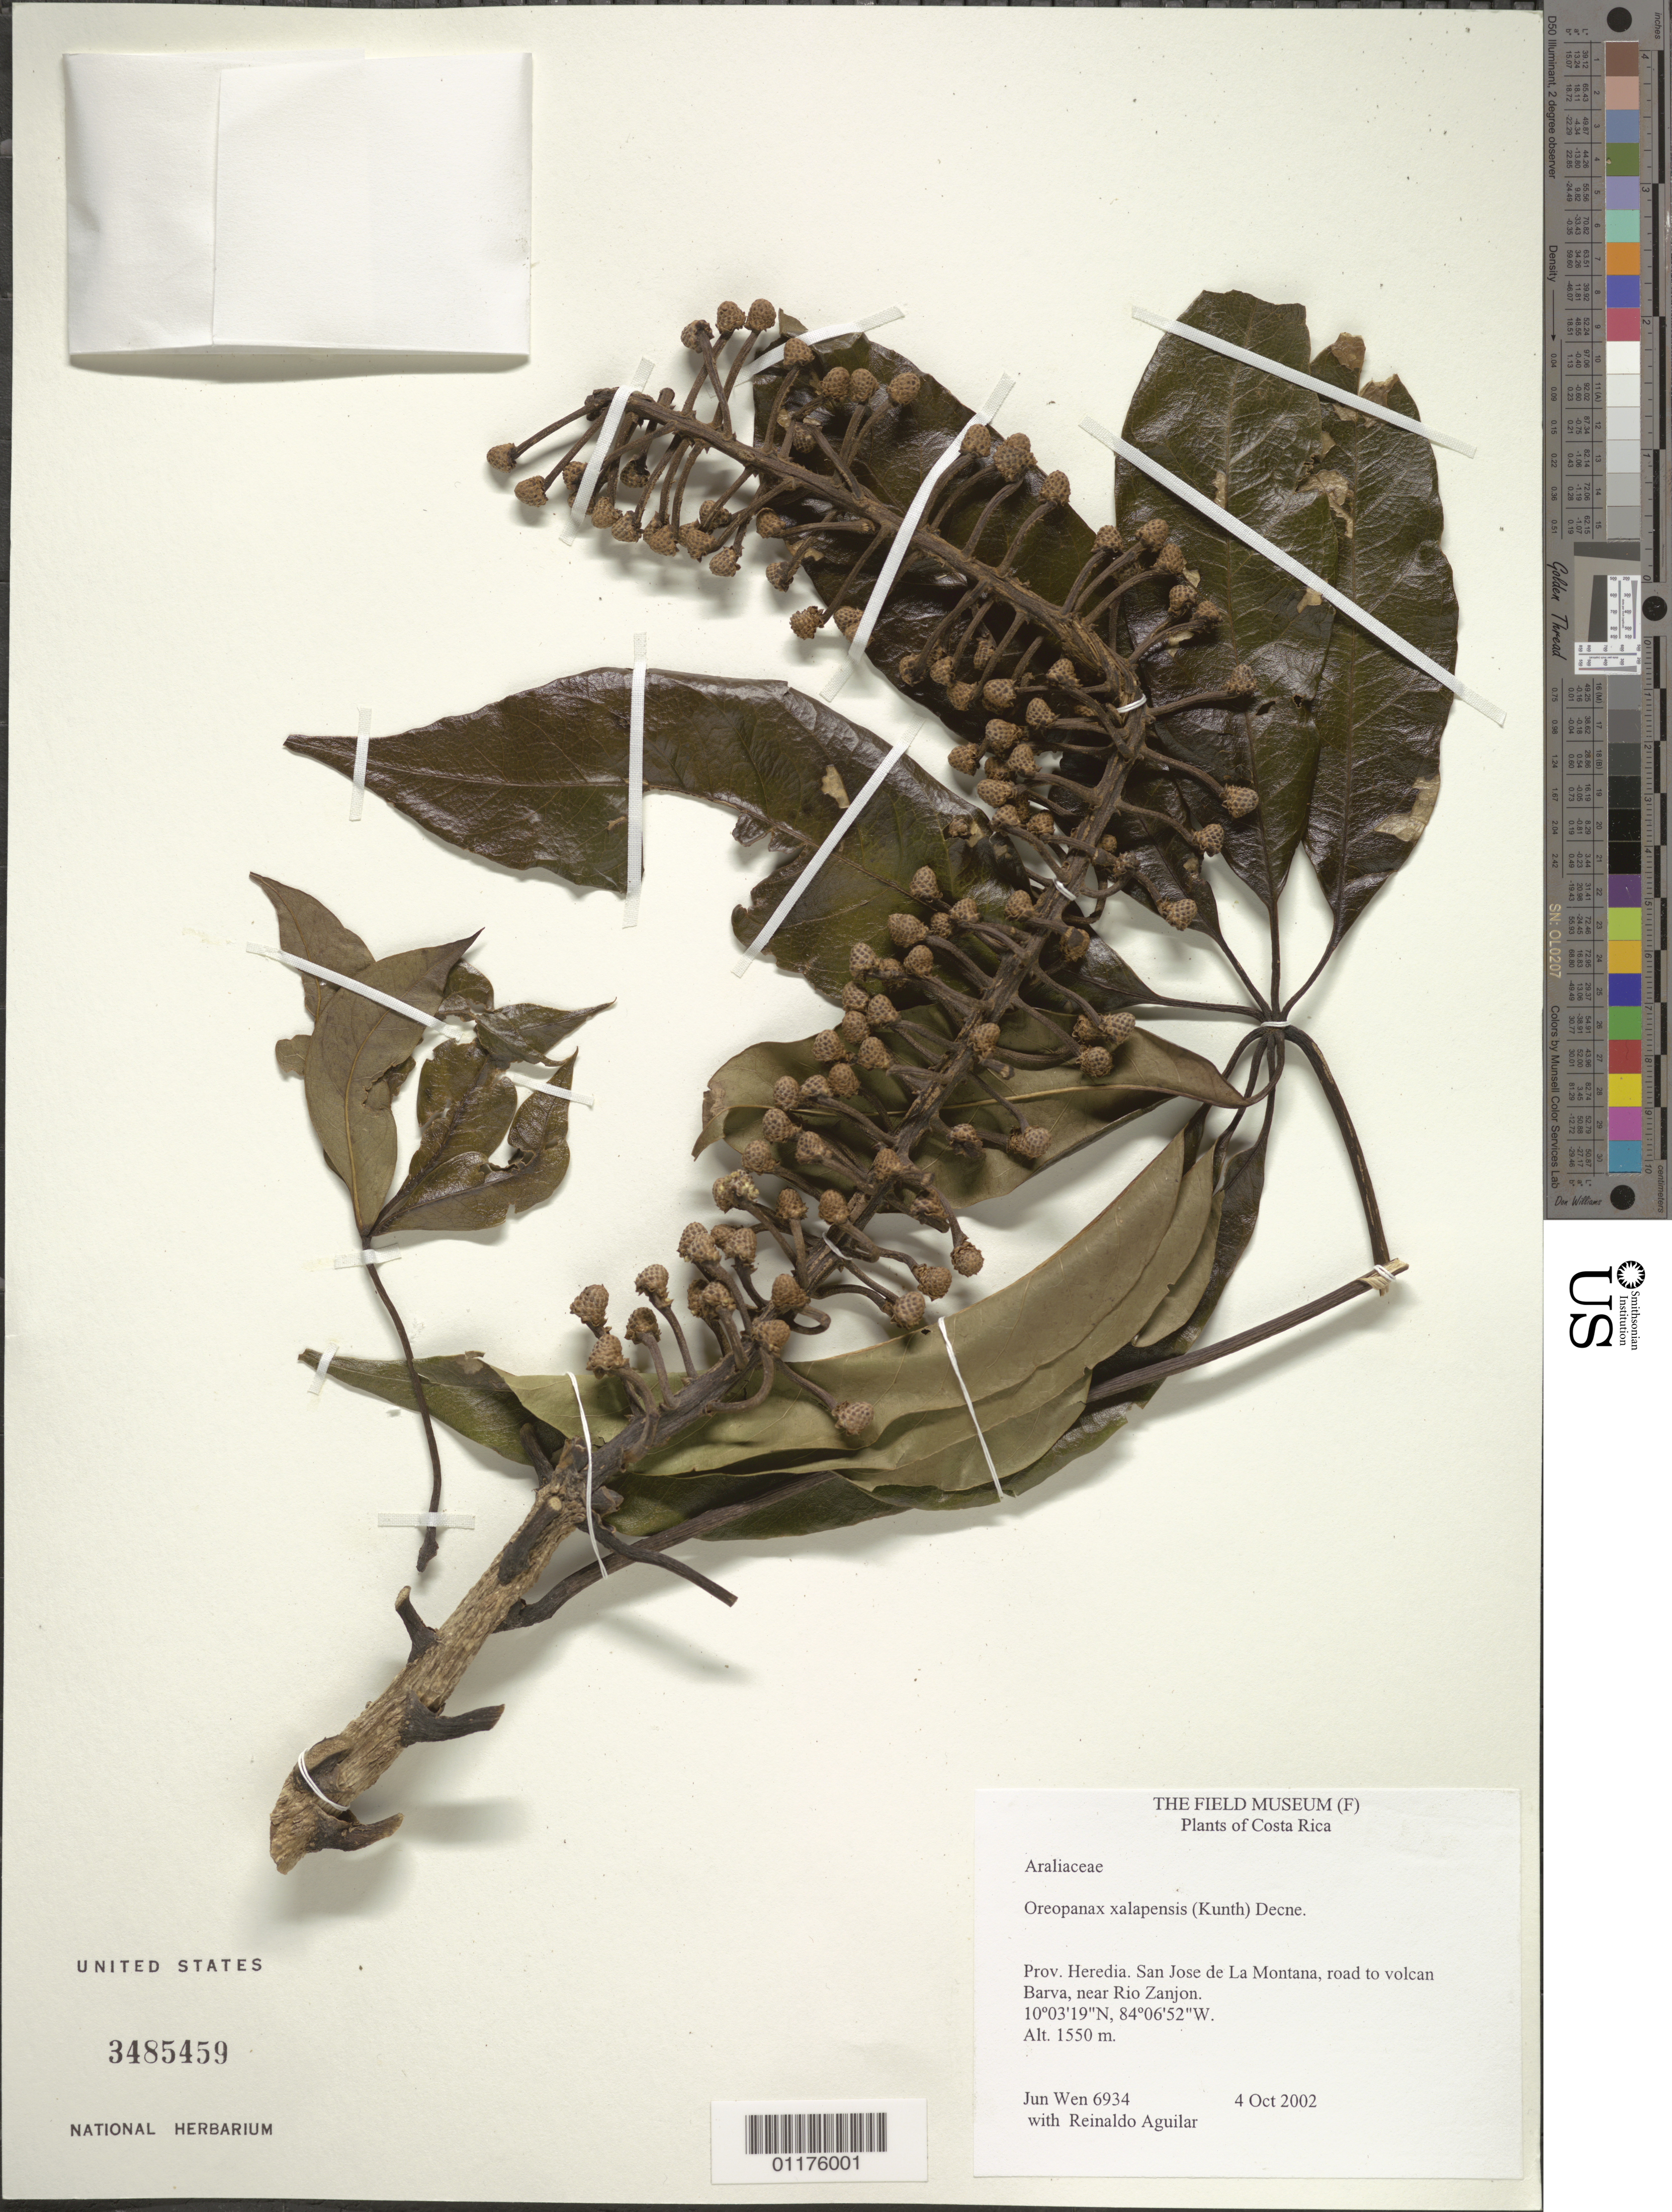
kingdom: Plantae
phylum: Tracheophyta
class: Magnoliopsida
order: Apiales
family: Araliaceae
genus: Oreopanax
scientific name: Oreopanax xalapensis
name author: (Kunth) Decne. & Planch.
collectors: J. Wen & R. Aguilar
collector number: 6934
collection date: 2002-10-04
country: Costa Rica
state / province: Heredia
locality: San Jose de La Montana, road to volcan Barva, near Rio Zanjon.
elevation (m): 1550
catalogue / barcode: US 3485459